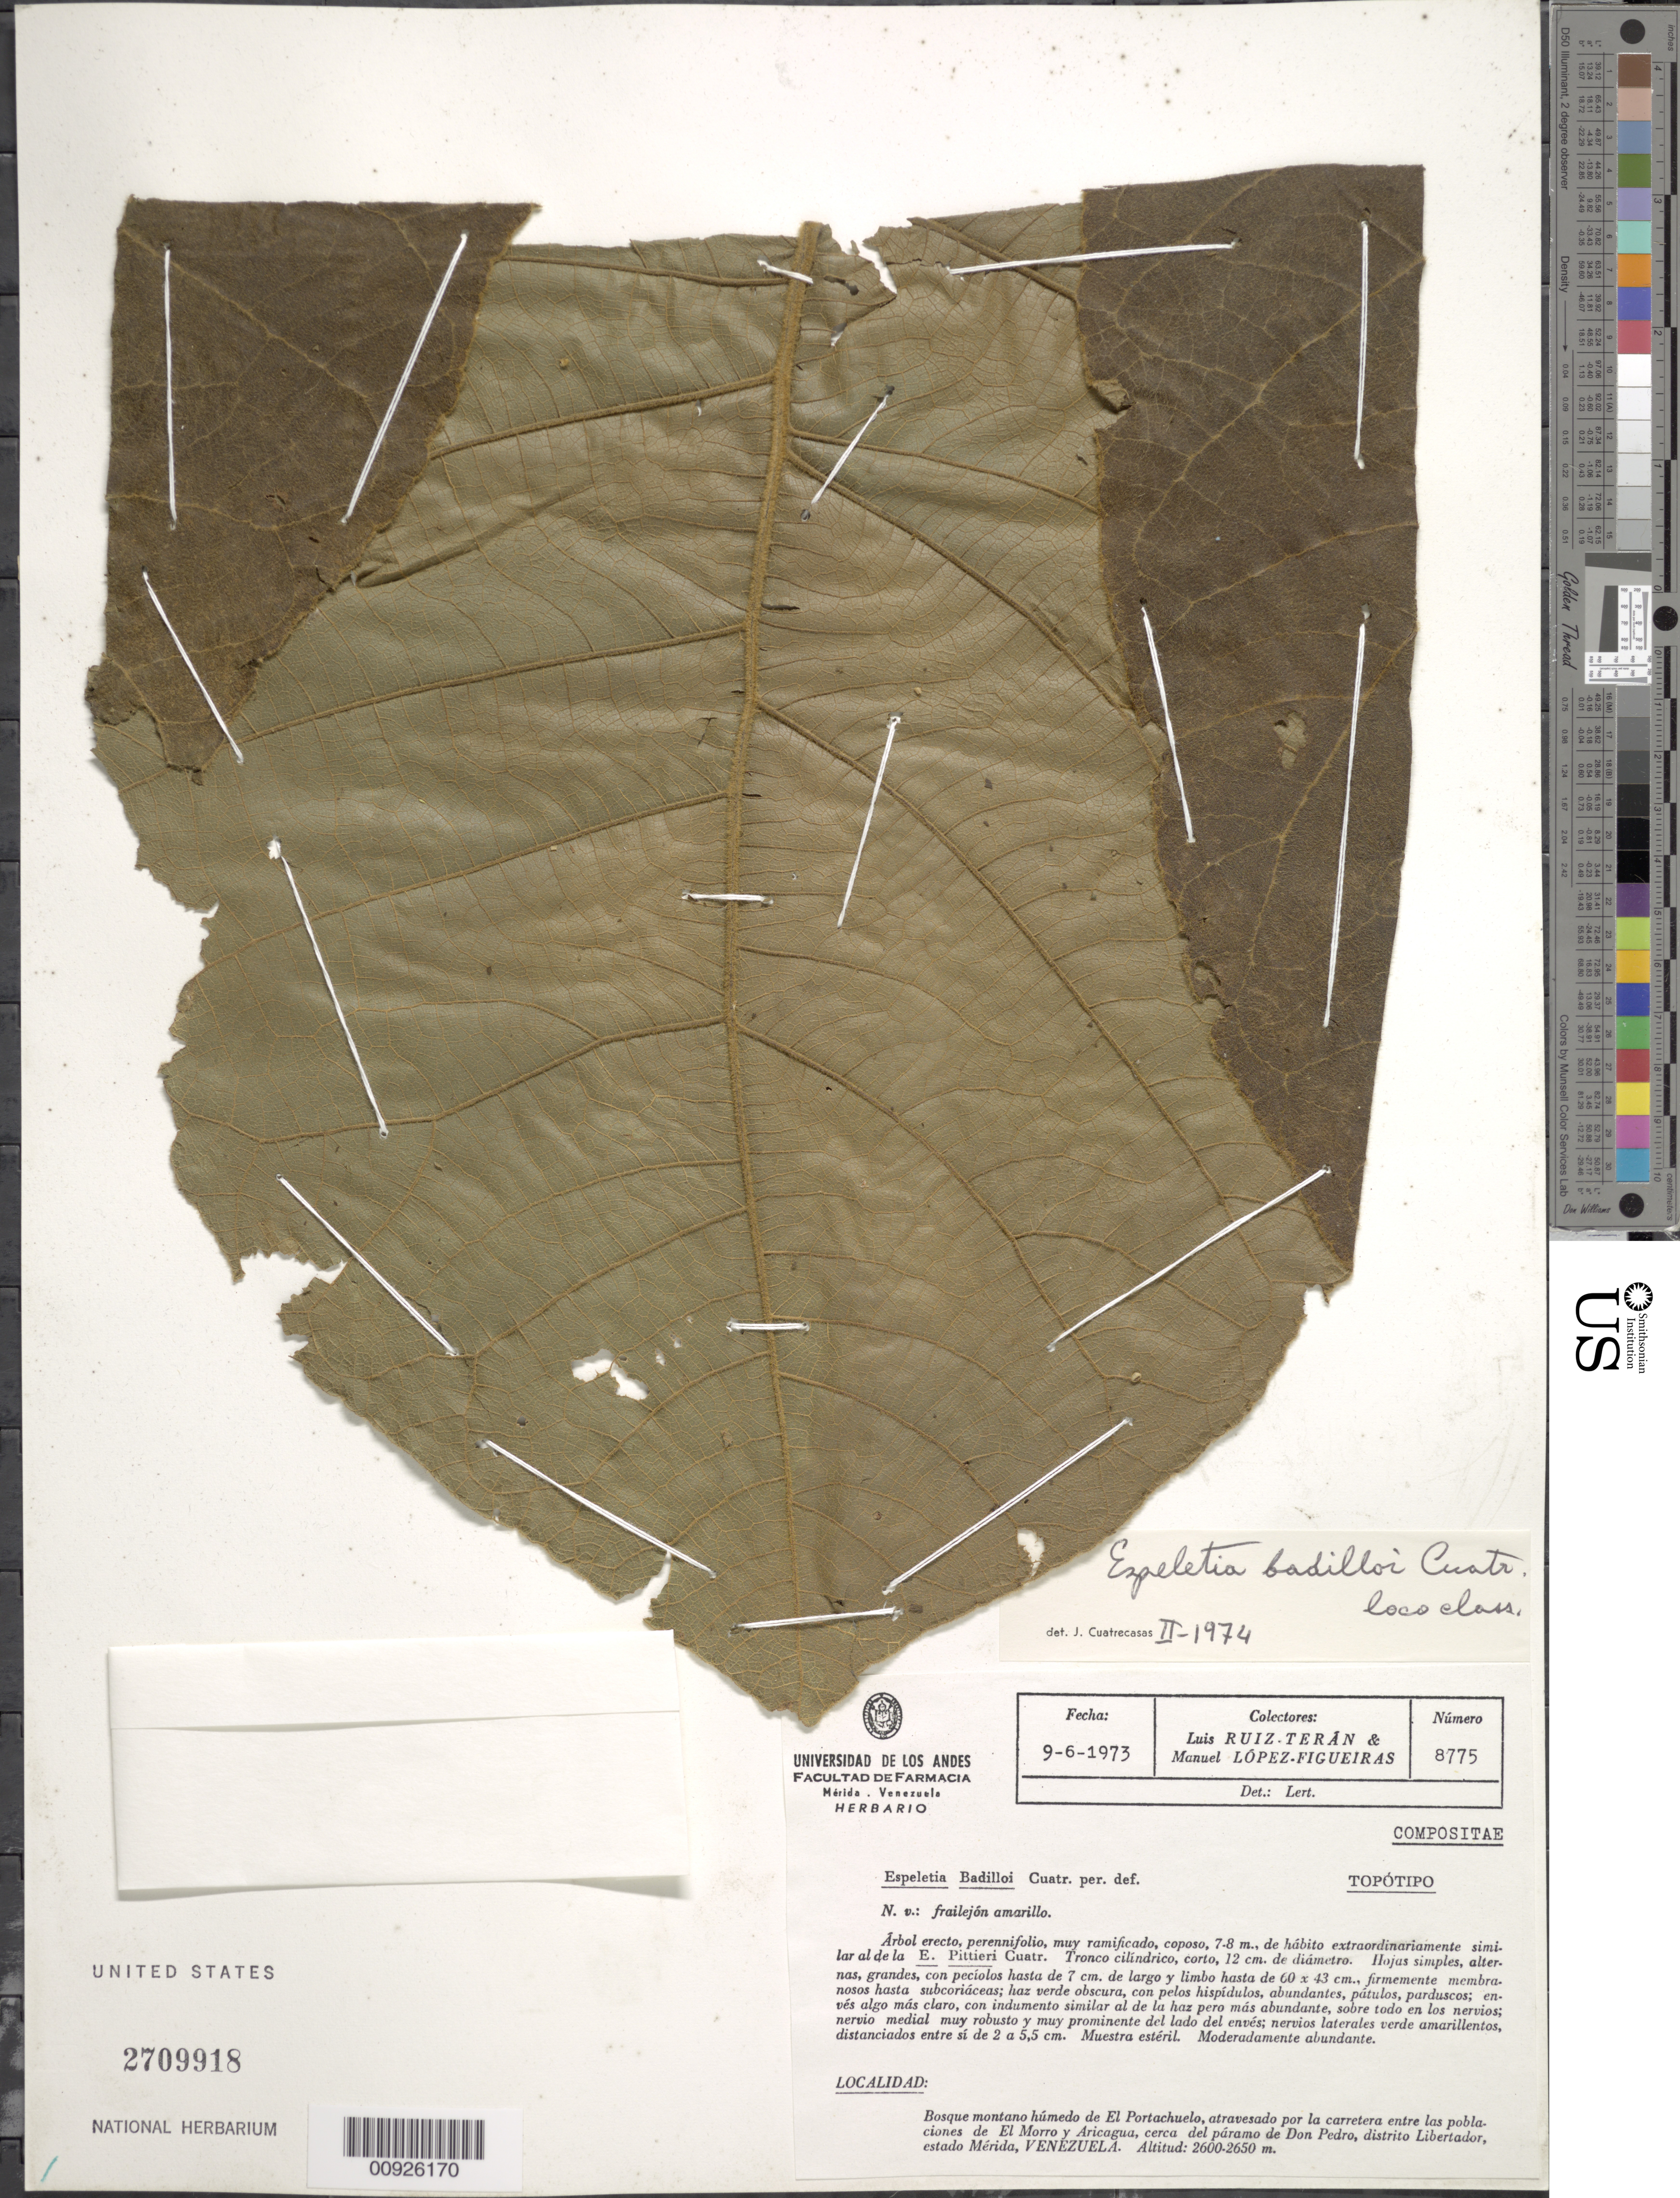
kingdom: Plantae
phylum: Tracheophyta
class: Magnoliopsida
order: Asterales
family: Asteraceae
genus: Carramboa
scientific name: Carramboa badilloi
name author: (Cuatrec.) Cuatrec.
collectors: L. Teran & M. López Figueiras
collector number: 8775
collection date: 1973-06-09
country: Venezuela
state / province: Mérida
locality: Bosque montano humedo de El Portachuelo, atravesado por la carretera entre las poblaciones de El Morro y Aricagua, cerca del paramo de Don Pedro, distrito Libertador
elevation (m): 2600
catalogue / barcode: US 2709918